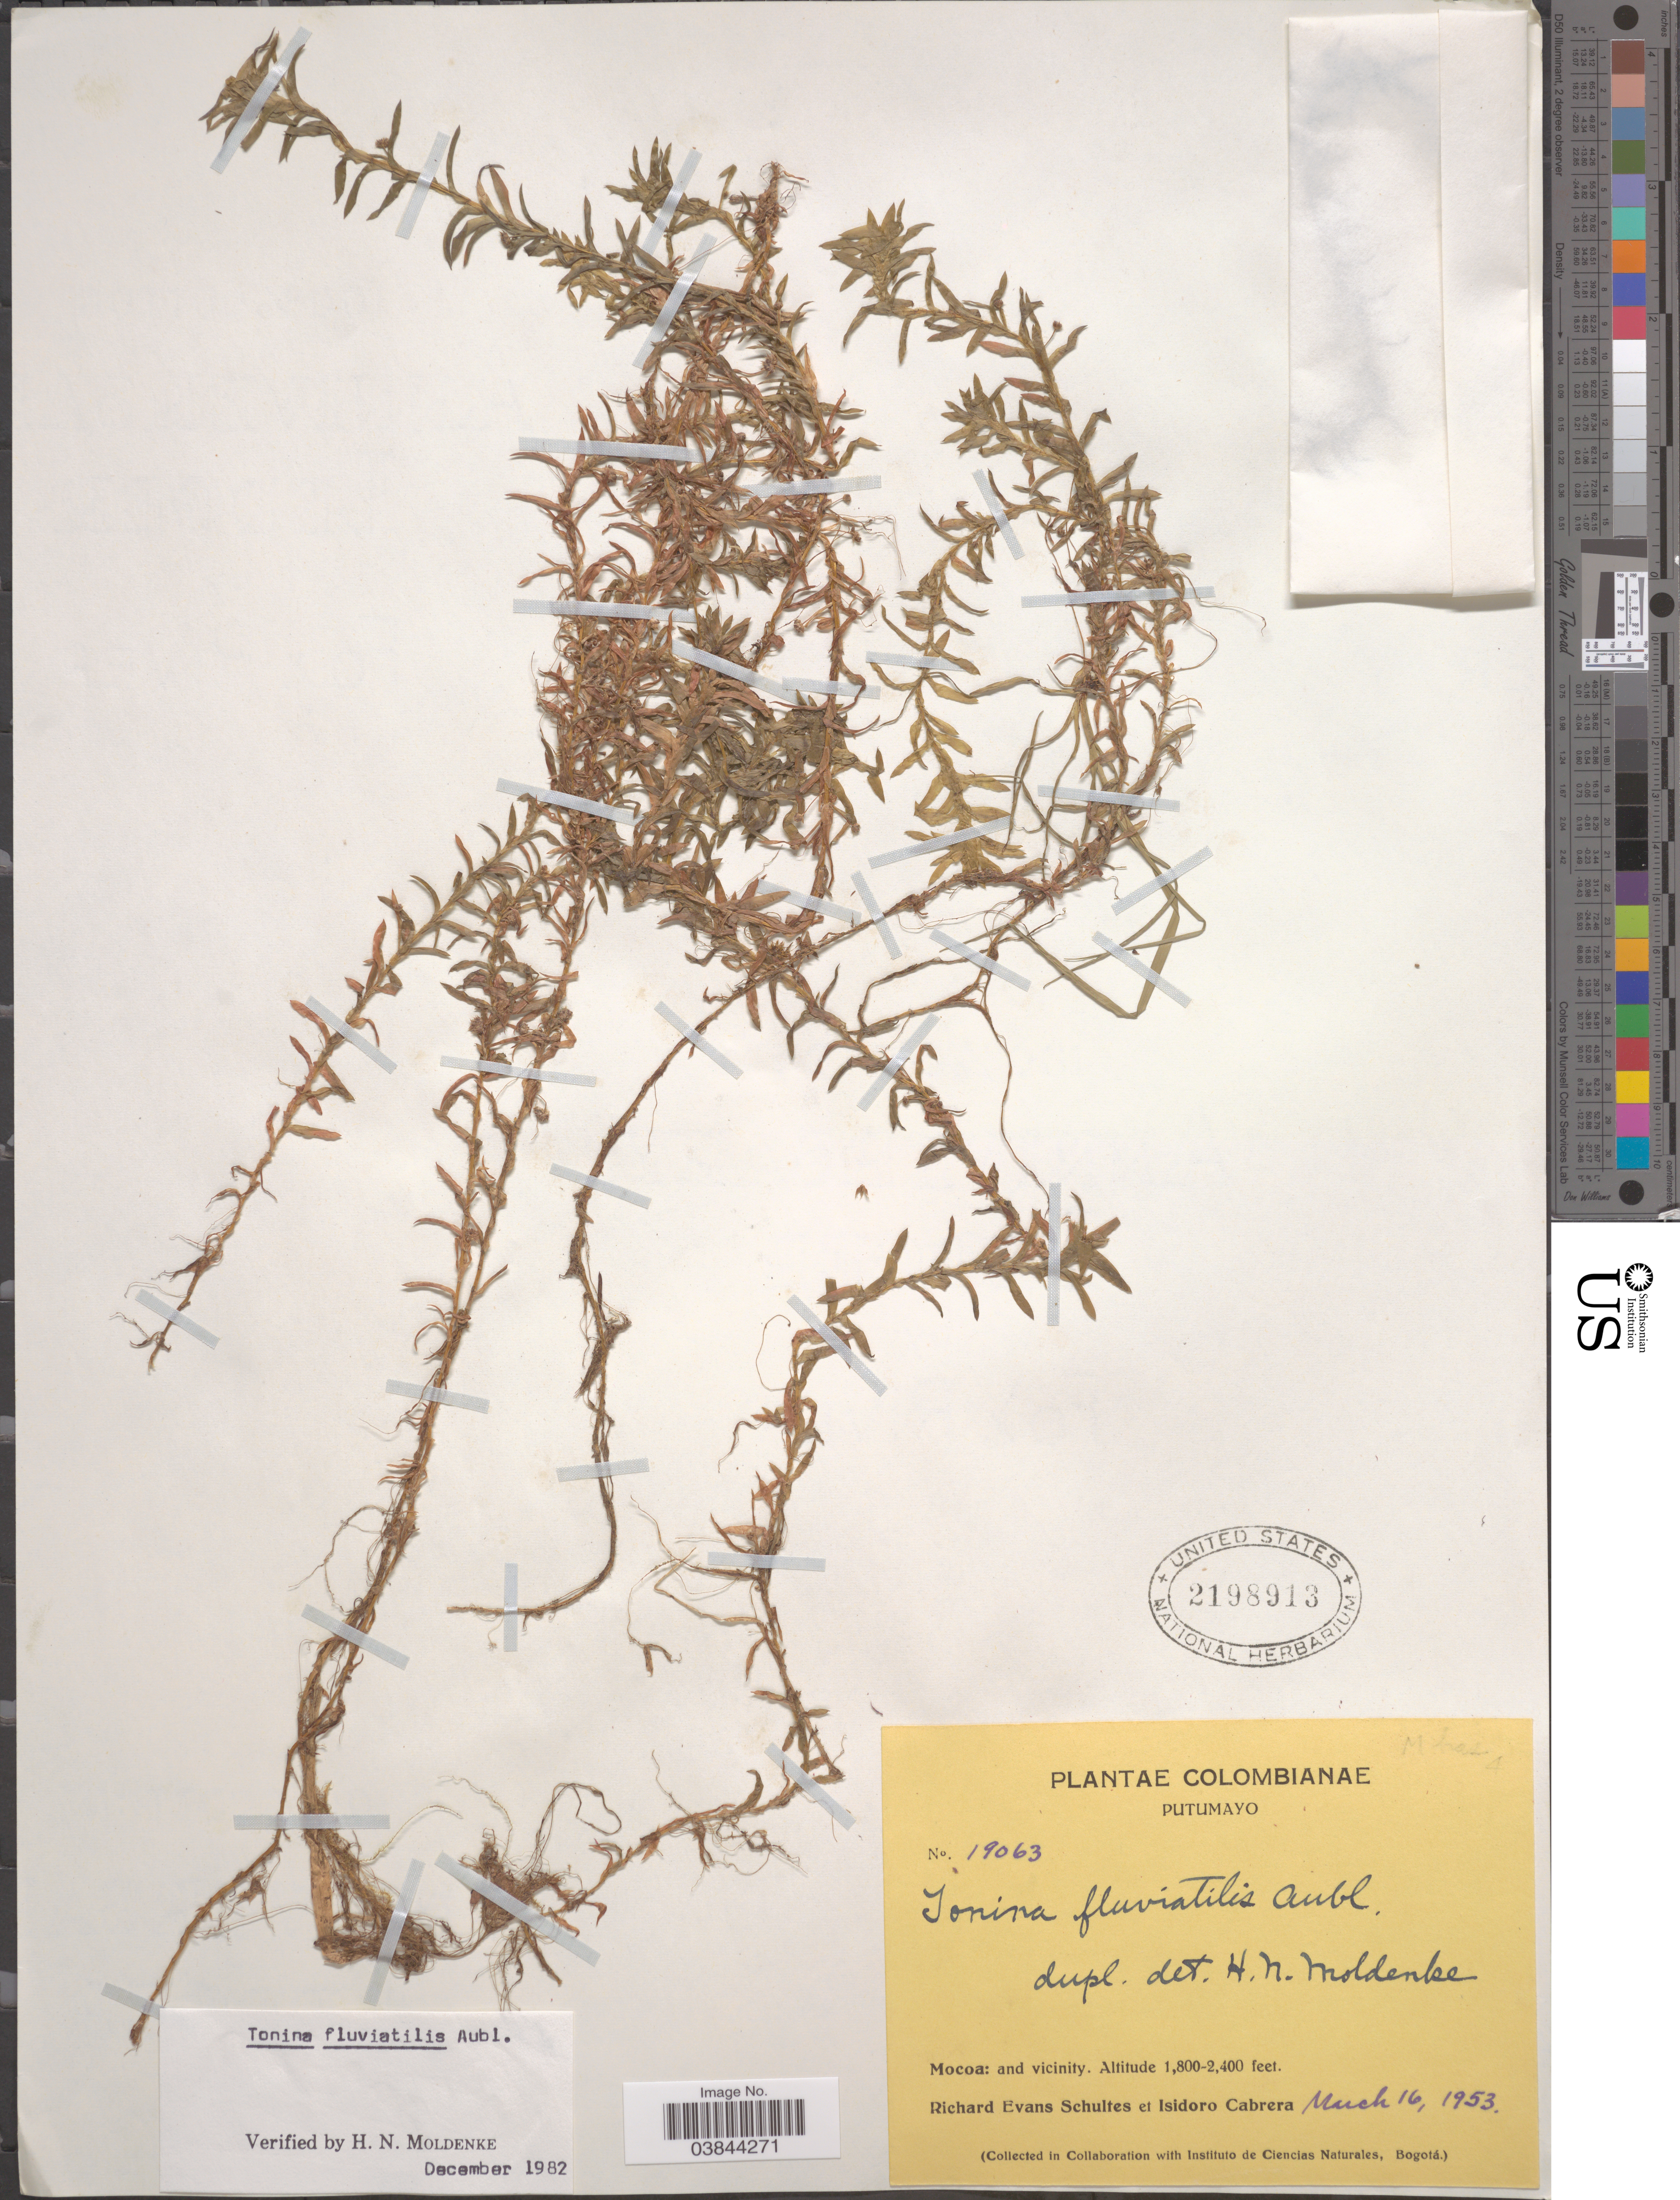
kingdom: Plantae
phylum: Tracheophyta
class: Liliopsida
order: Poales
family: Eriocaulaceae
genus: Tonina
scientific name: Tonina fluviatilis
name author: Aubl.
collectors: R. E. Schultes & I. Cabrera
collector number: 19063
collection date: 1953-03-16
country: Colombia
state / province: Putumayo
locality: Mocoa: and vicinity.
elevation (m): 549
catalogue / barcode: US 2198913